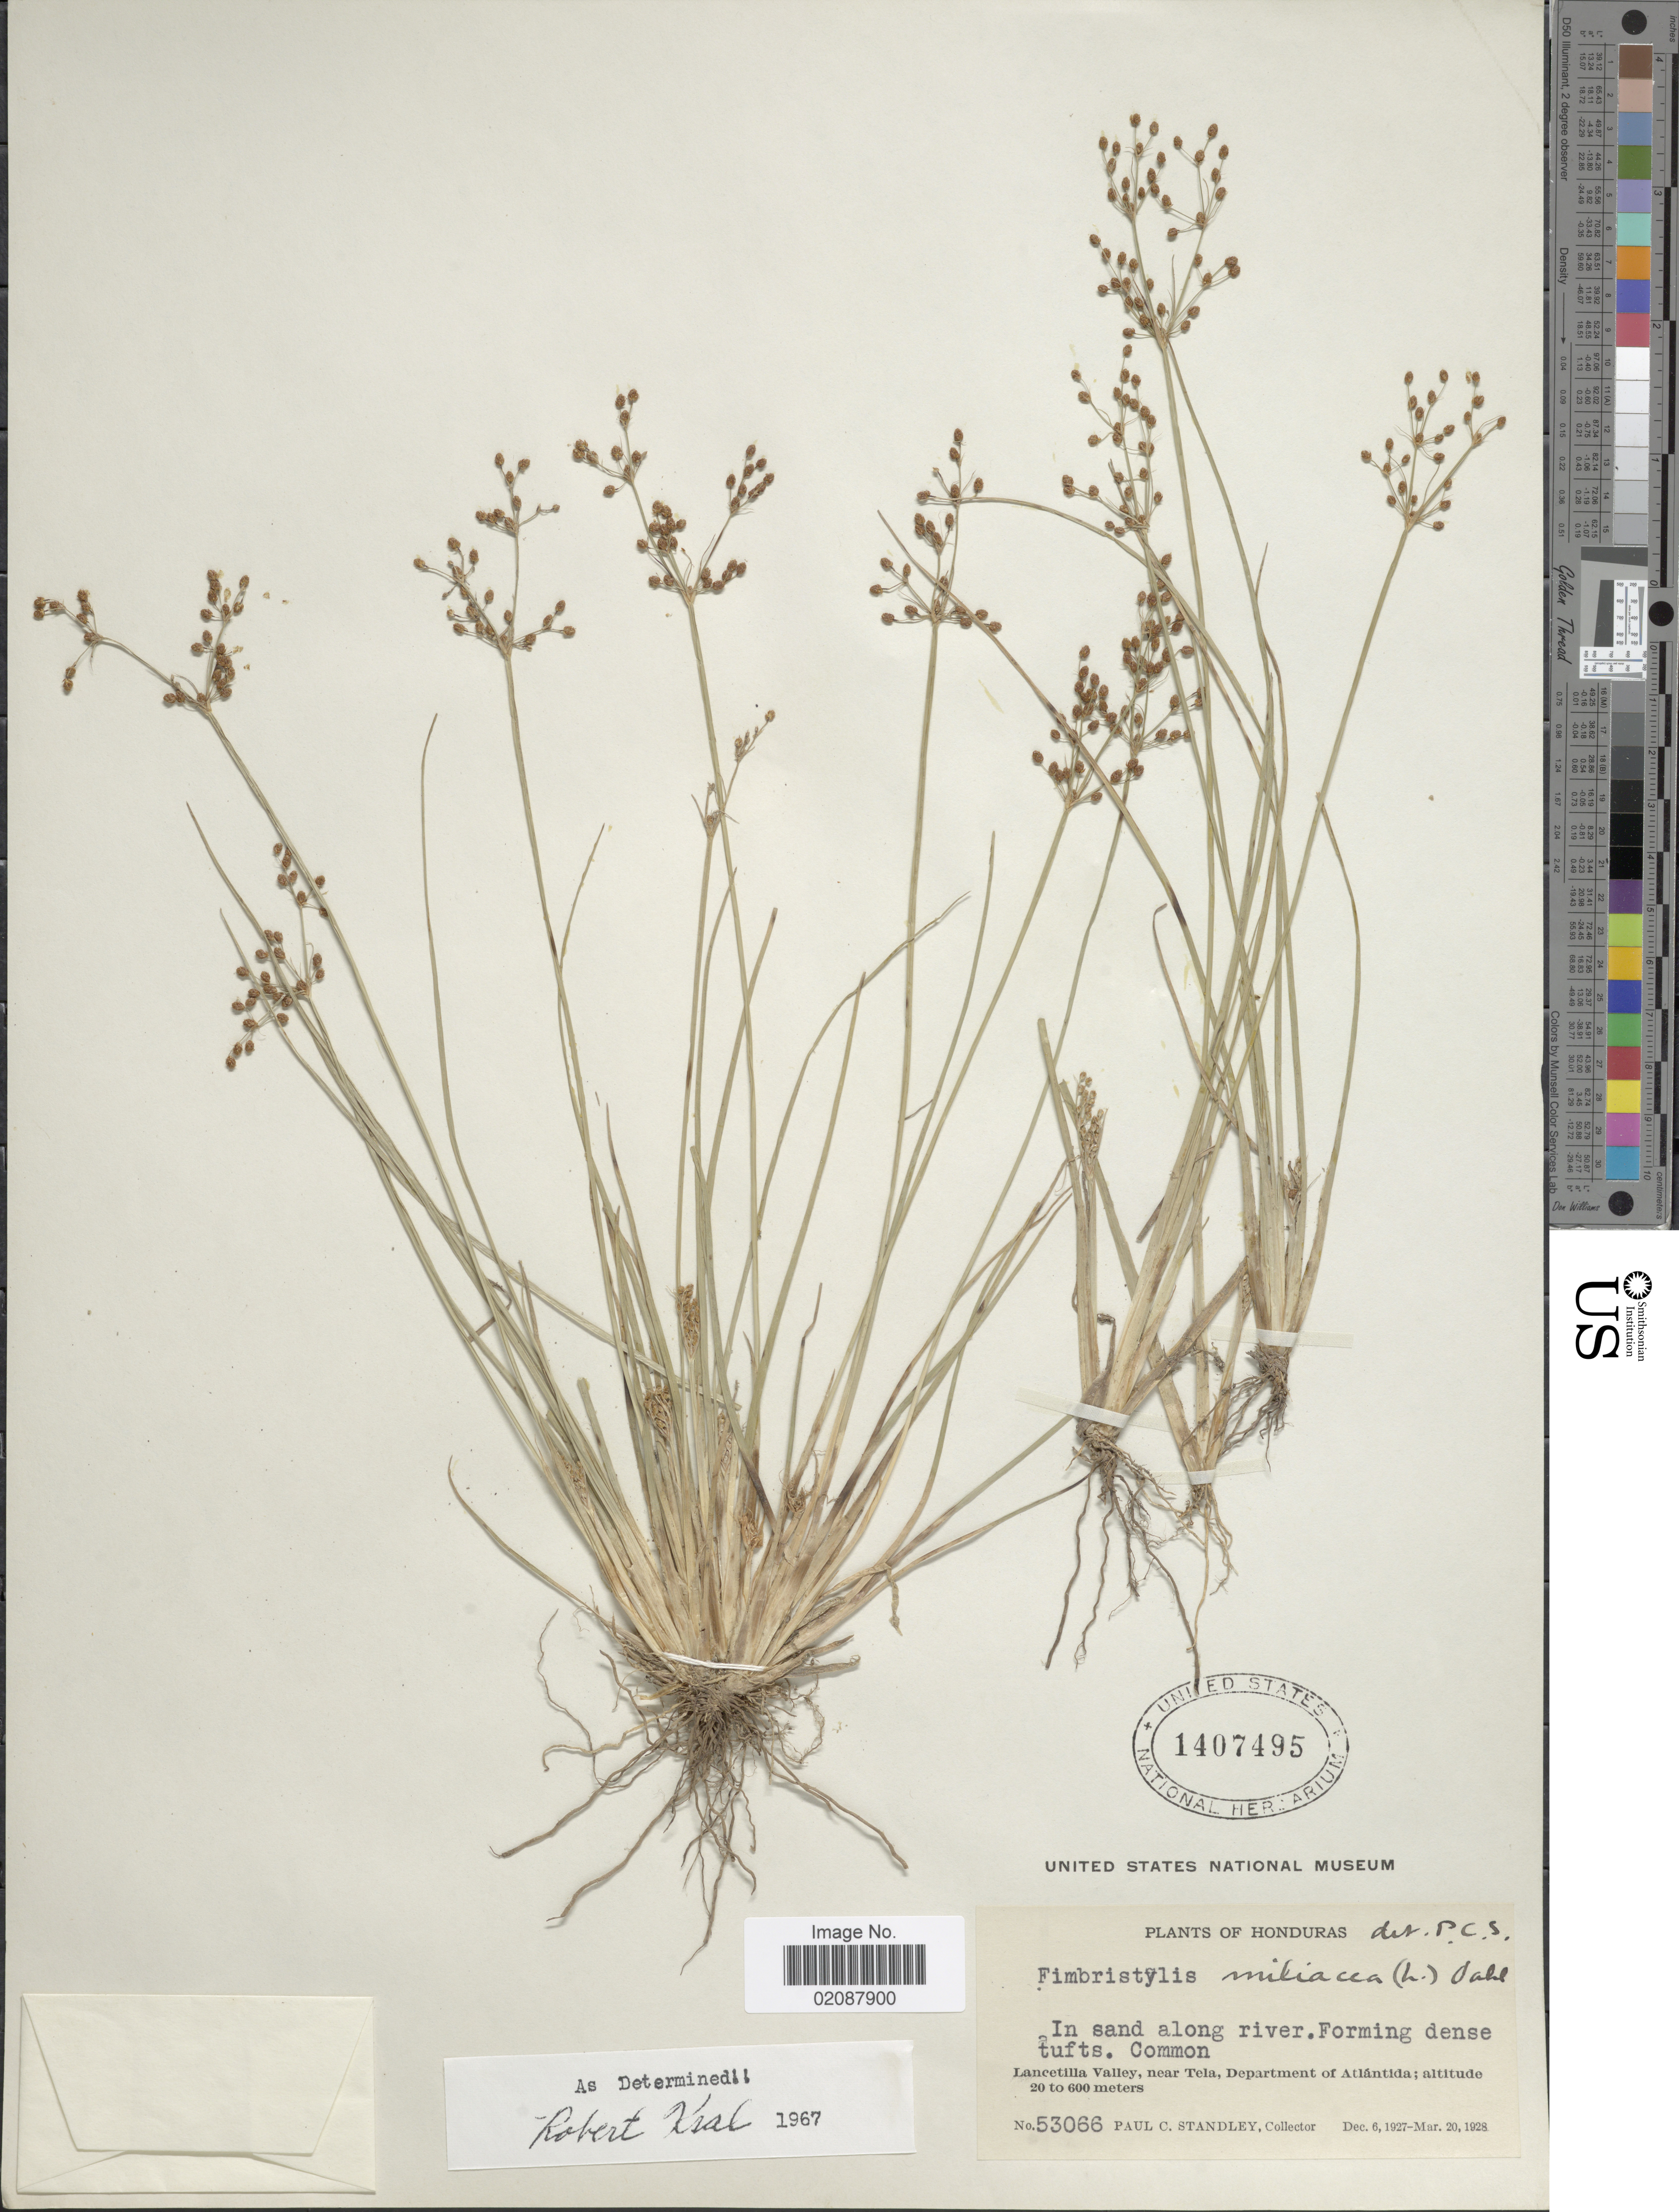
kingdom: Plantae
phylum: Tracheophyta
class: Liliopsida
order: Poales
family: Cyperaceae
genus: Fimbristylis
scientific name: Fimbristylis littoralis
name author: Gaudich.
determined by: Strong, M. T., (US), Smithsonian Institution - National Museum of Natural History (UNITED STATES)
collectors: P. C. Standley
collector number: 53066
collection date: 1927-12-06/1928-03-20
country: Honduras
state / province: Atlántida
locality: Lancetilla Valley, near Tela, Department of Atlantida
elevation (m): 20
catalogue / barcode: US 1407495